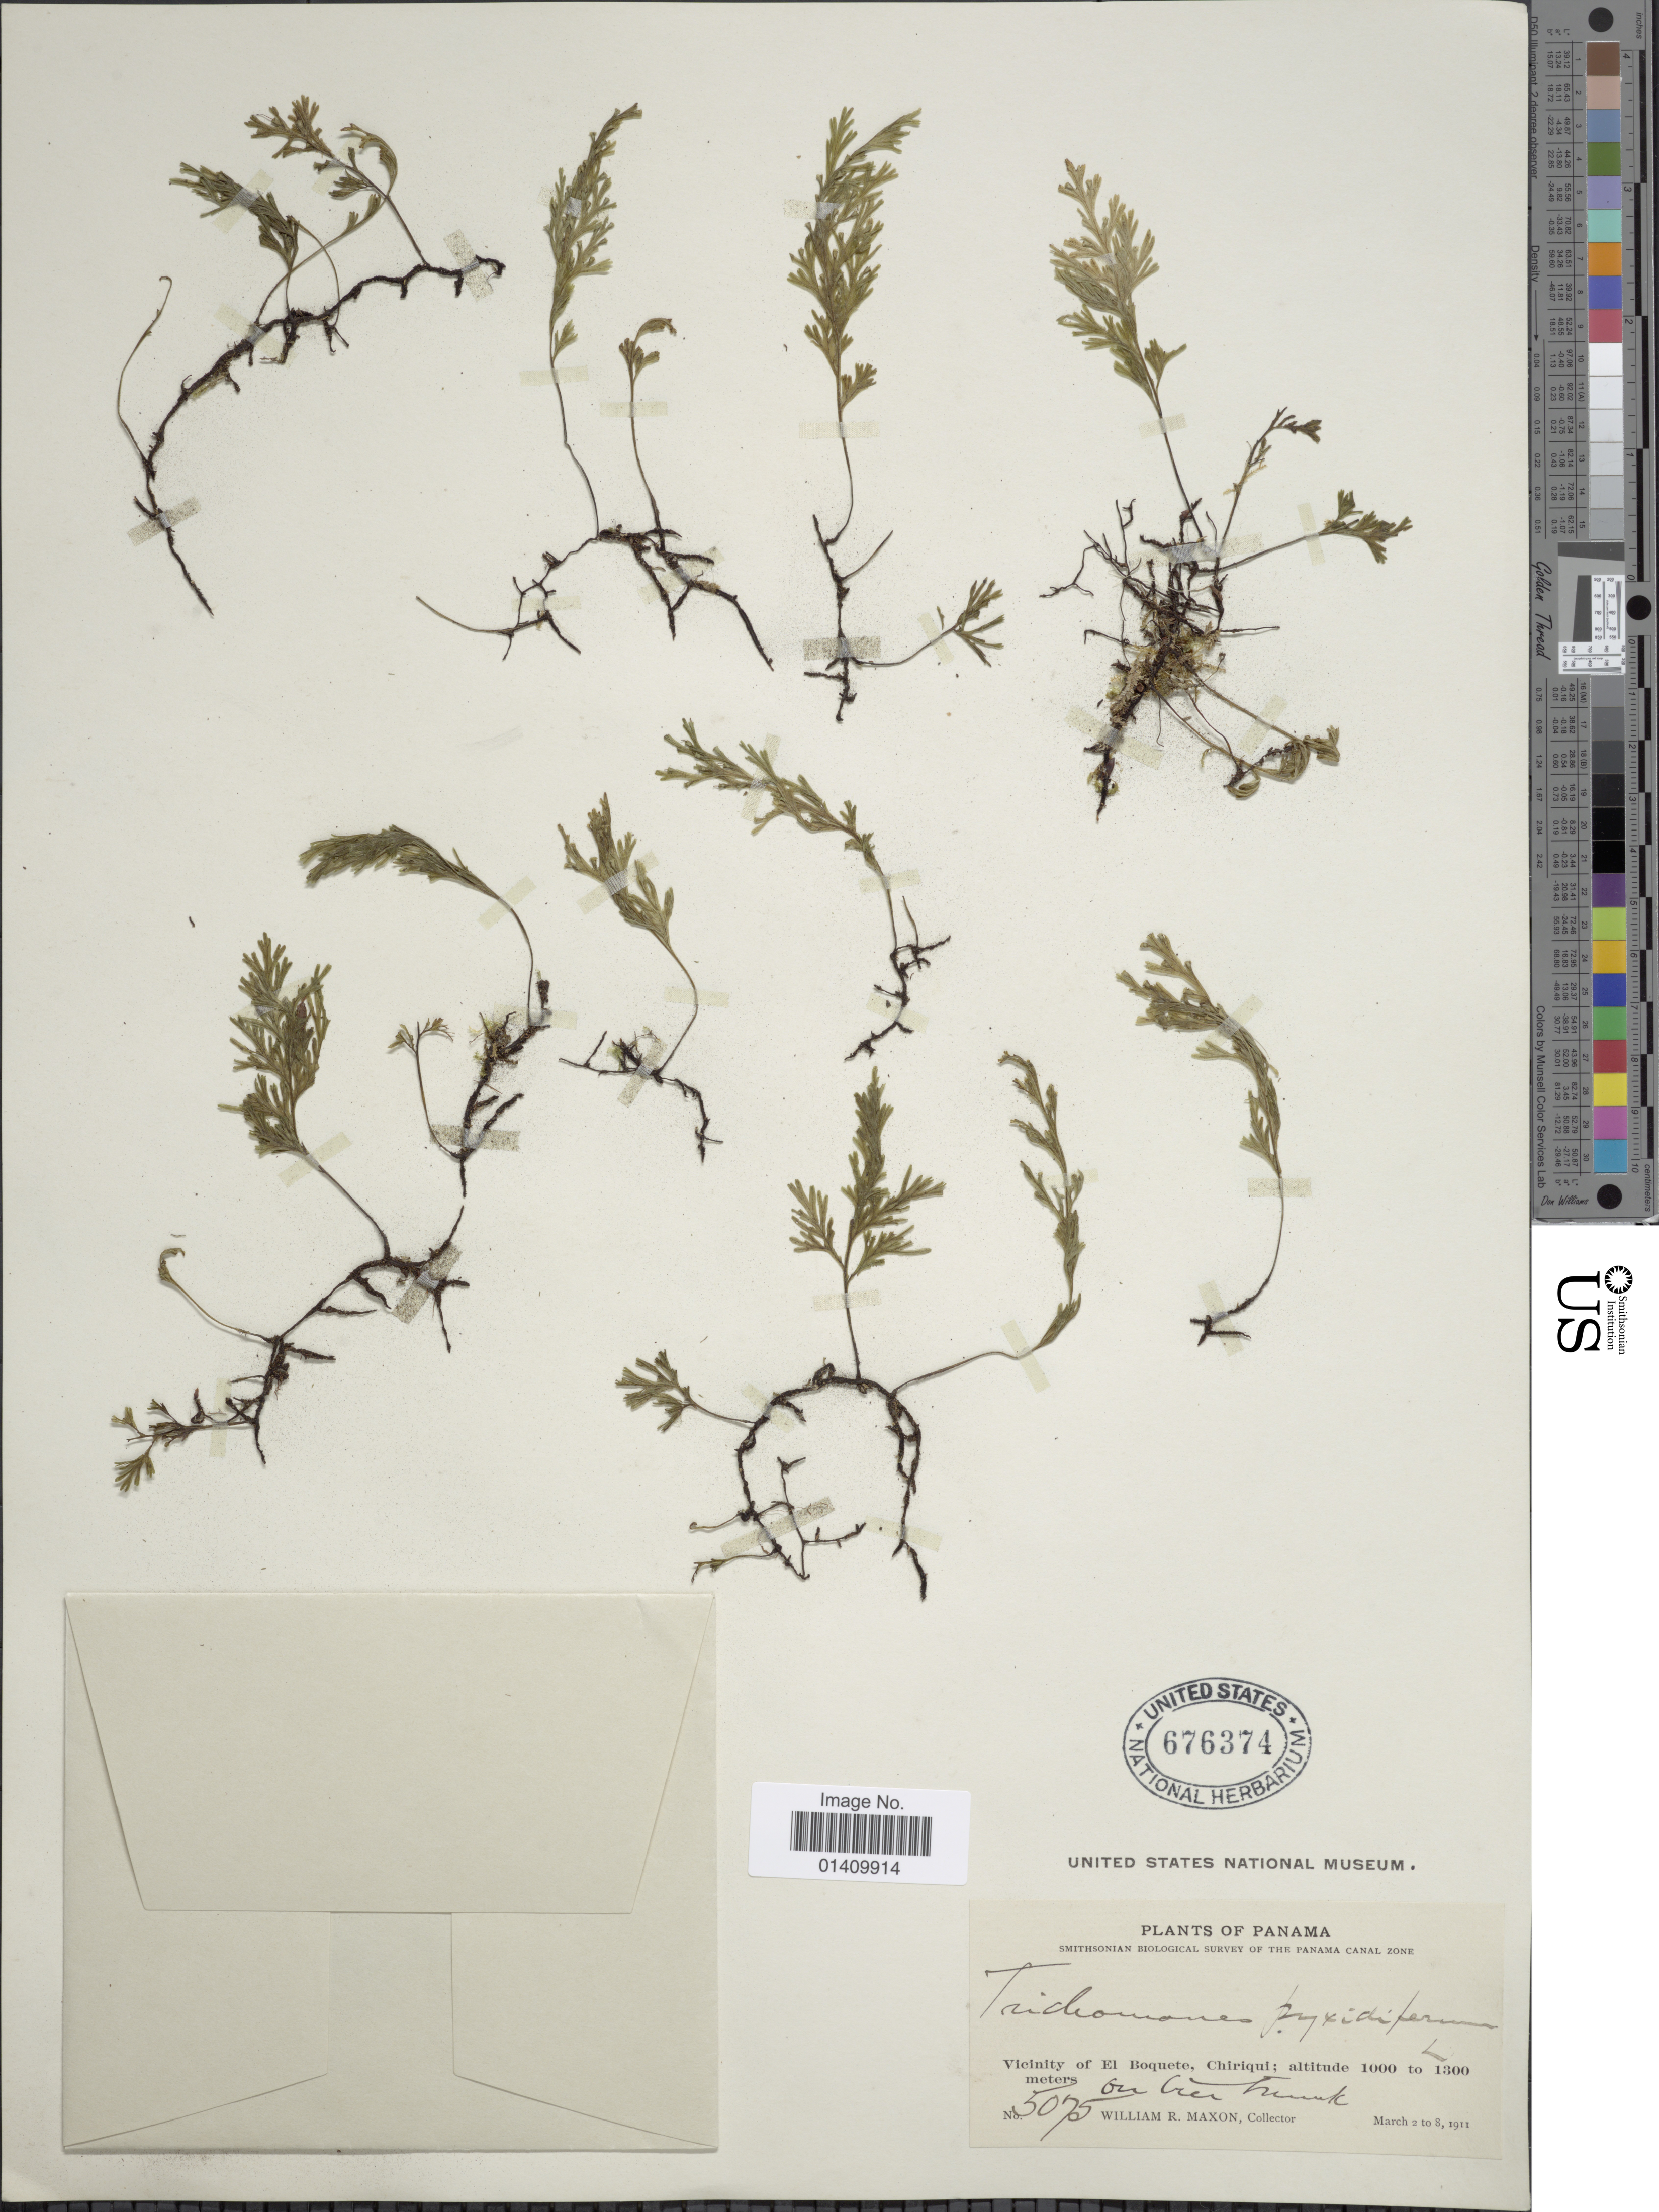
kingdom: Plantae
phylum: Tracheophyta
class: Polypodiopsida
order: Hymenophyllales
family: Hymenophyllaceae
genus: Polyphlebium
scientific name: Polyphlebium pyxidiferum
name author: (L.) Ebihara & Dubuisson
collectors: W. R. Maxon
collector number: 5075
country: Panama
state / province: Chiriqui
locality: Vicinity of El Boquete, Chiriqui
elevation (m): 1000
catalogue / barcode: US 676374